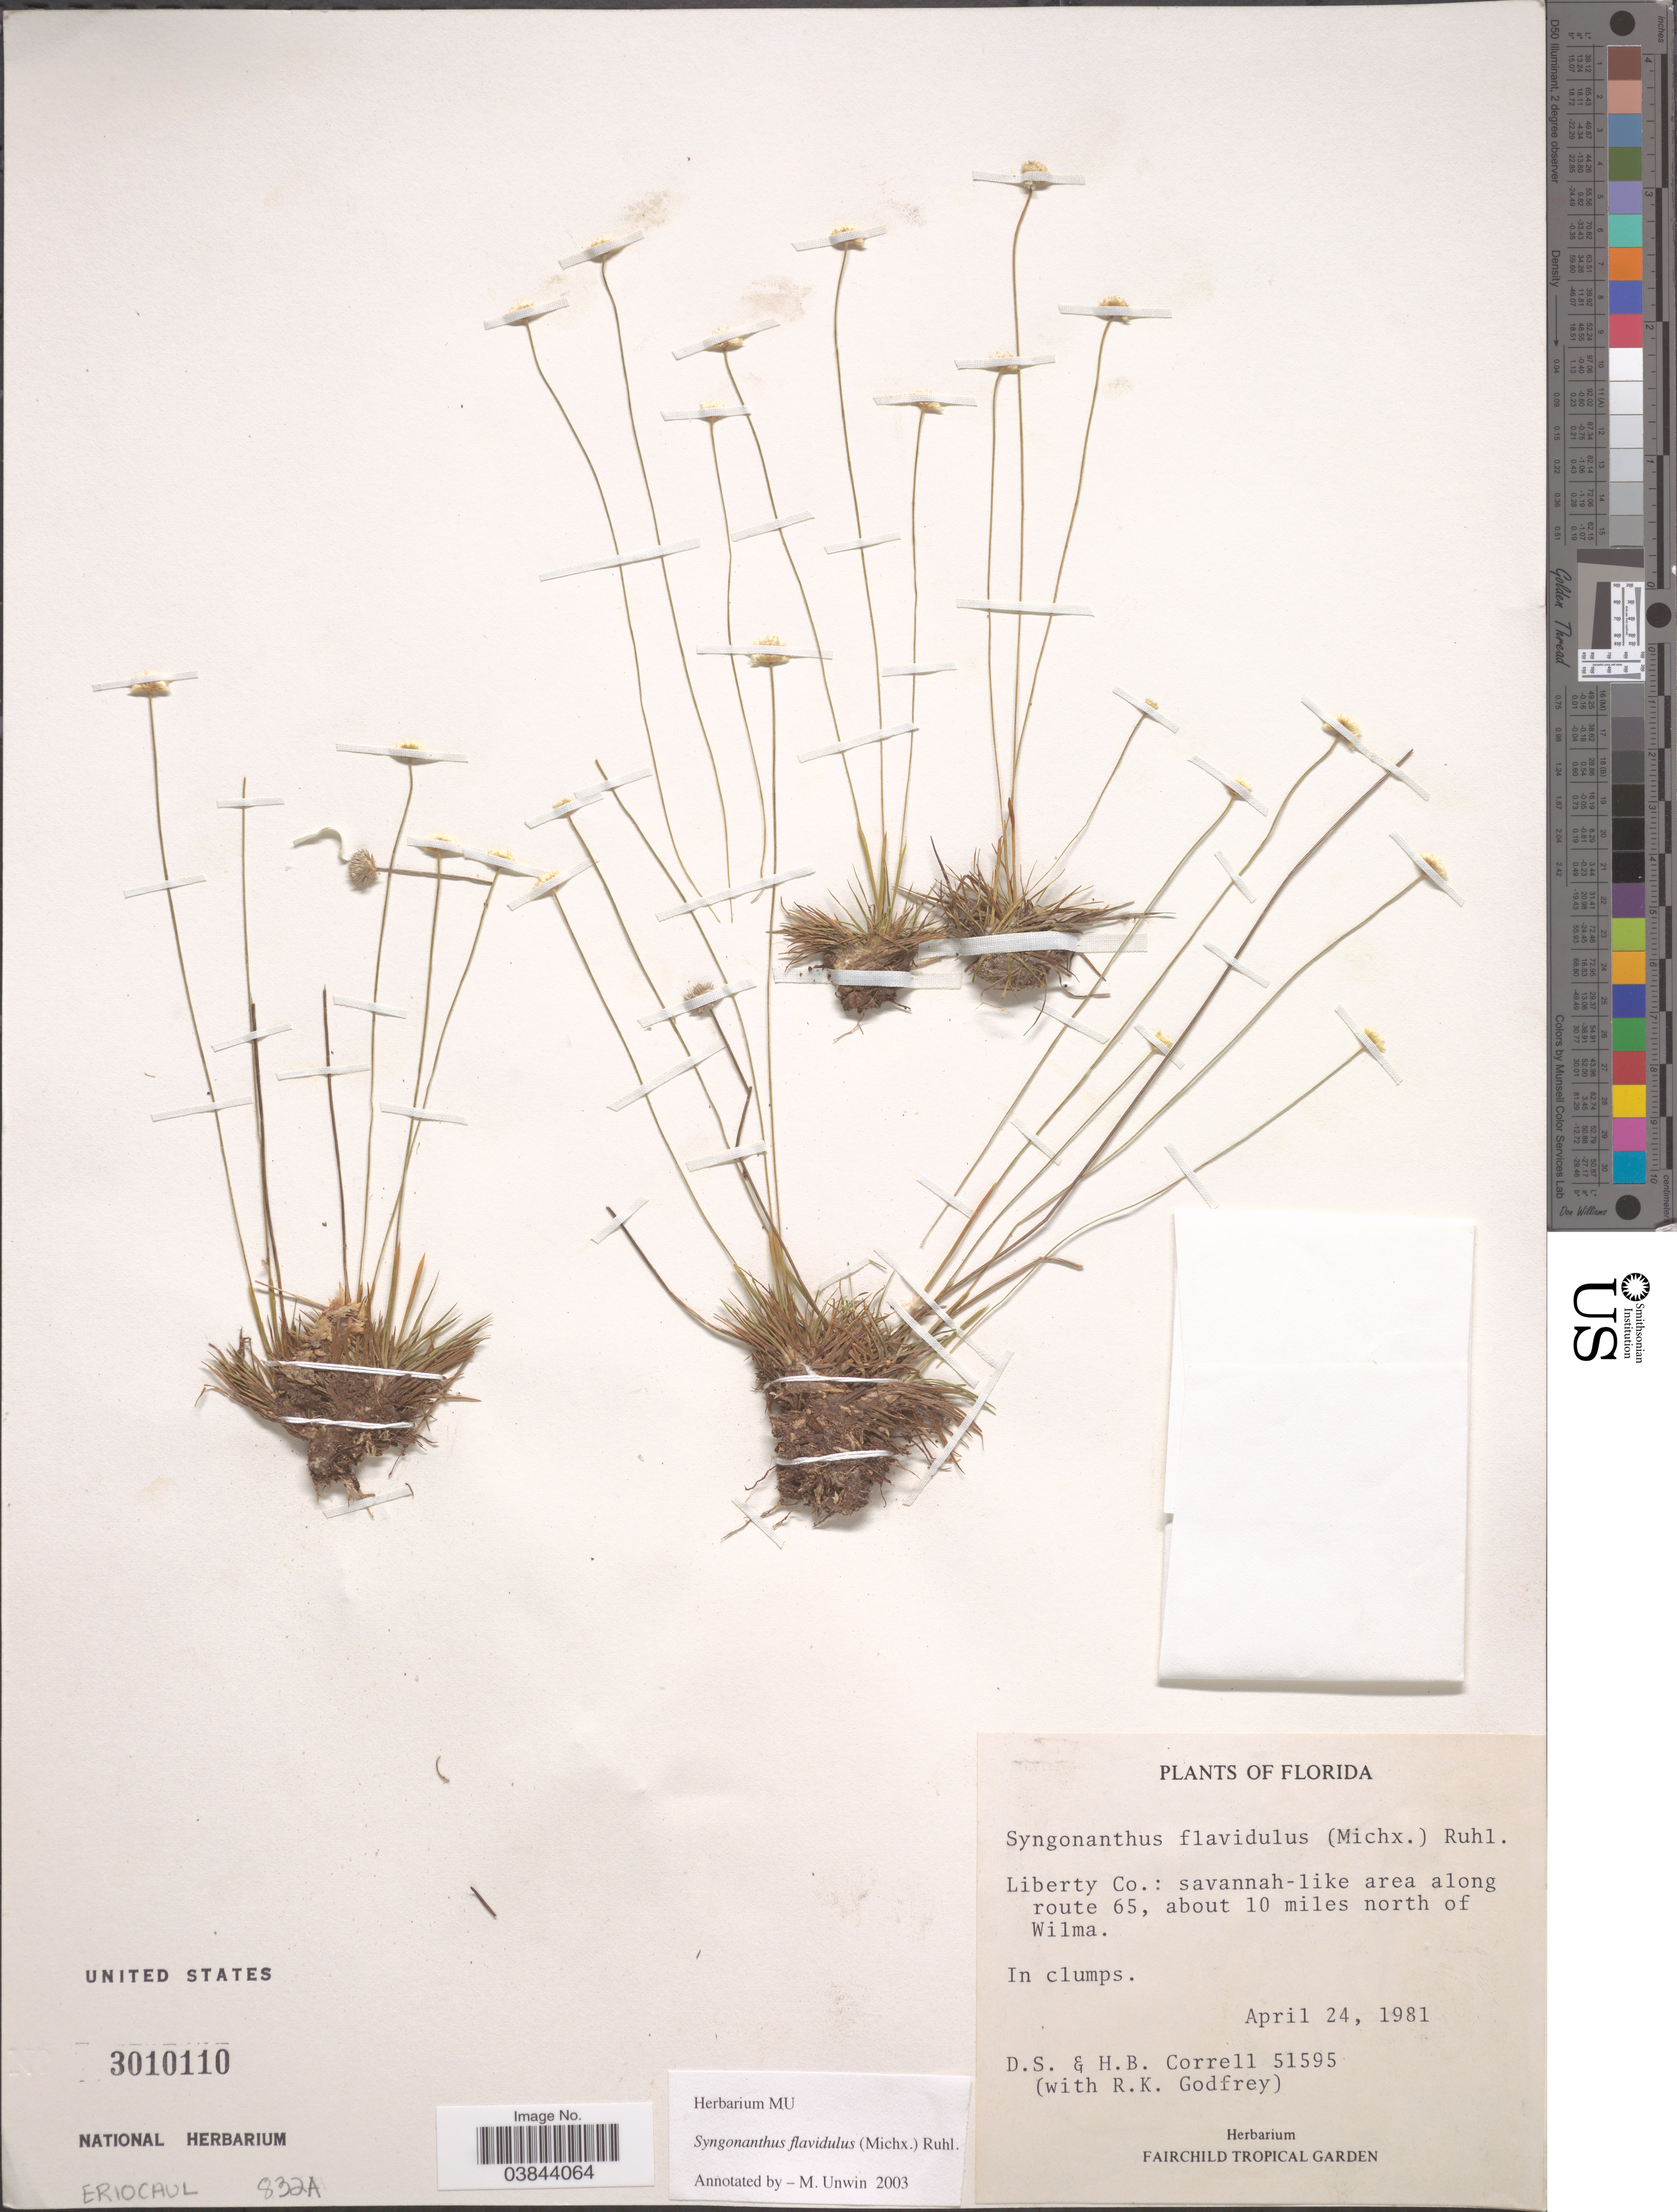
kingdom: Plantae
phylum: Tracheophyta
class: Liliopsida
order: Poales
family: Eriocaulaceae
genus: Syngonanthus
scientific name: Syngonanthus flavidulus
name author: (Michx.) Ruhland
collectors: D. S. Correll, H. Correll & R. K. Godfrey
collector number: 51595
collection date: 1981-04-24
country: United States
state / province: Florida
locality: Liberty Co.: savannah-like area along route 65, about 10 miles north of Wilma.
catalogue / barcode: US 3010110